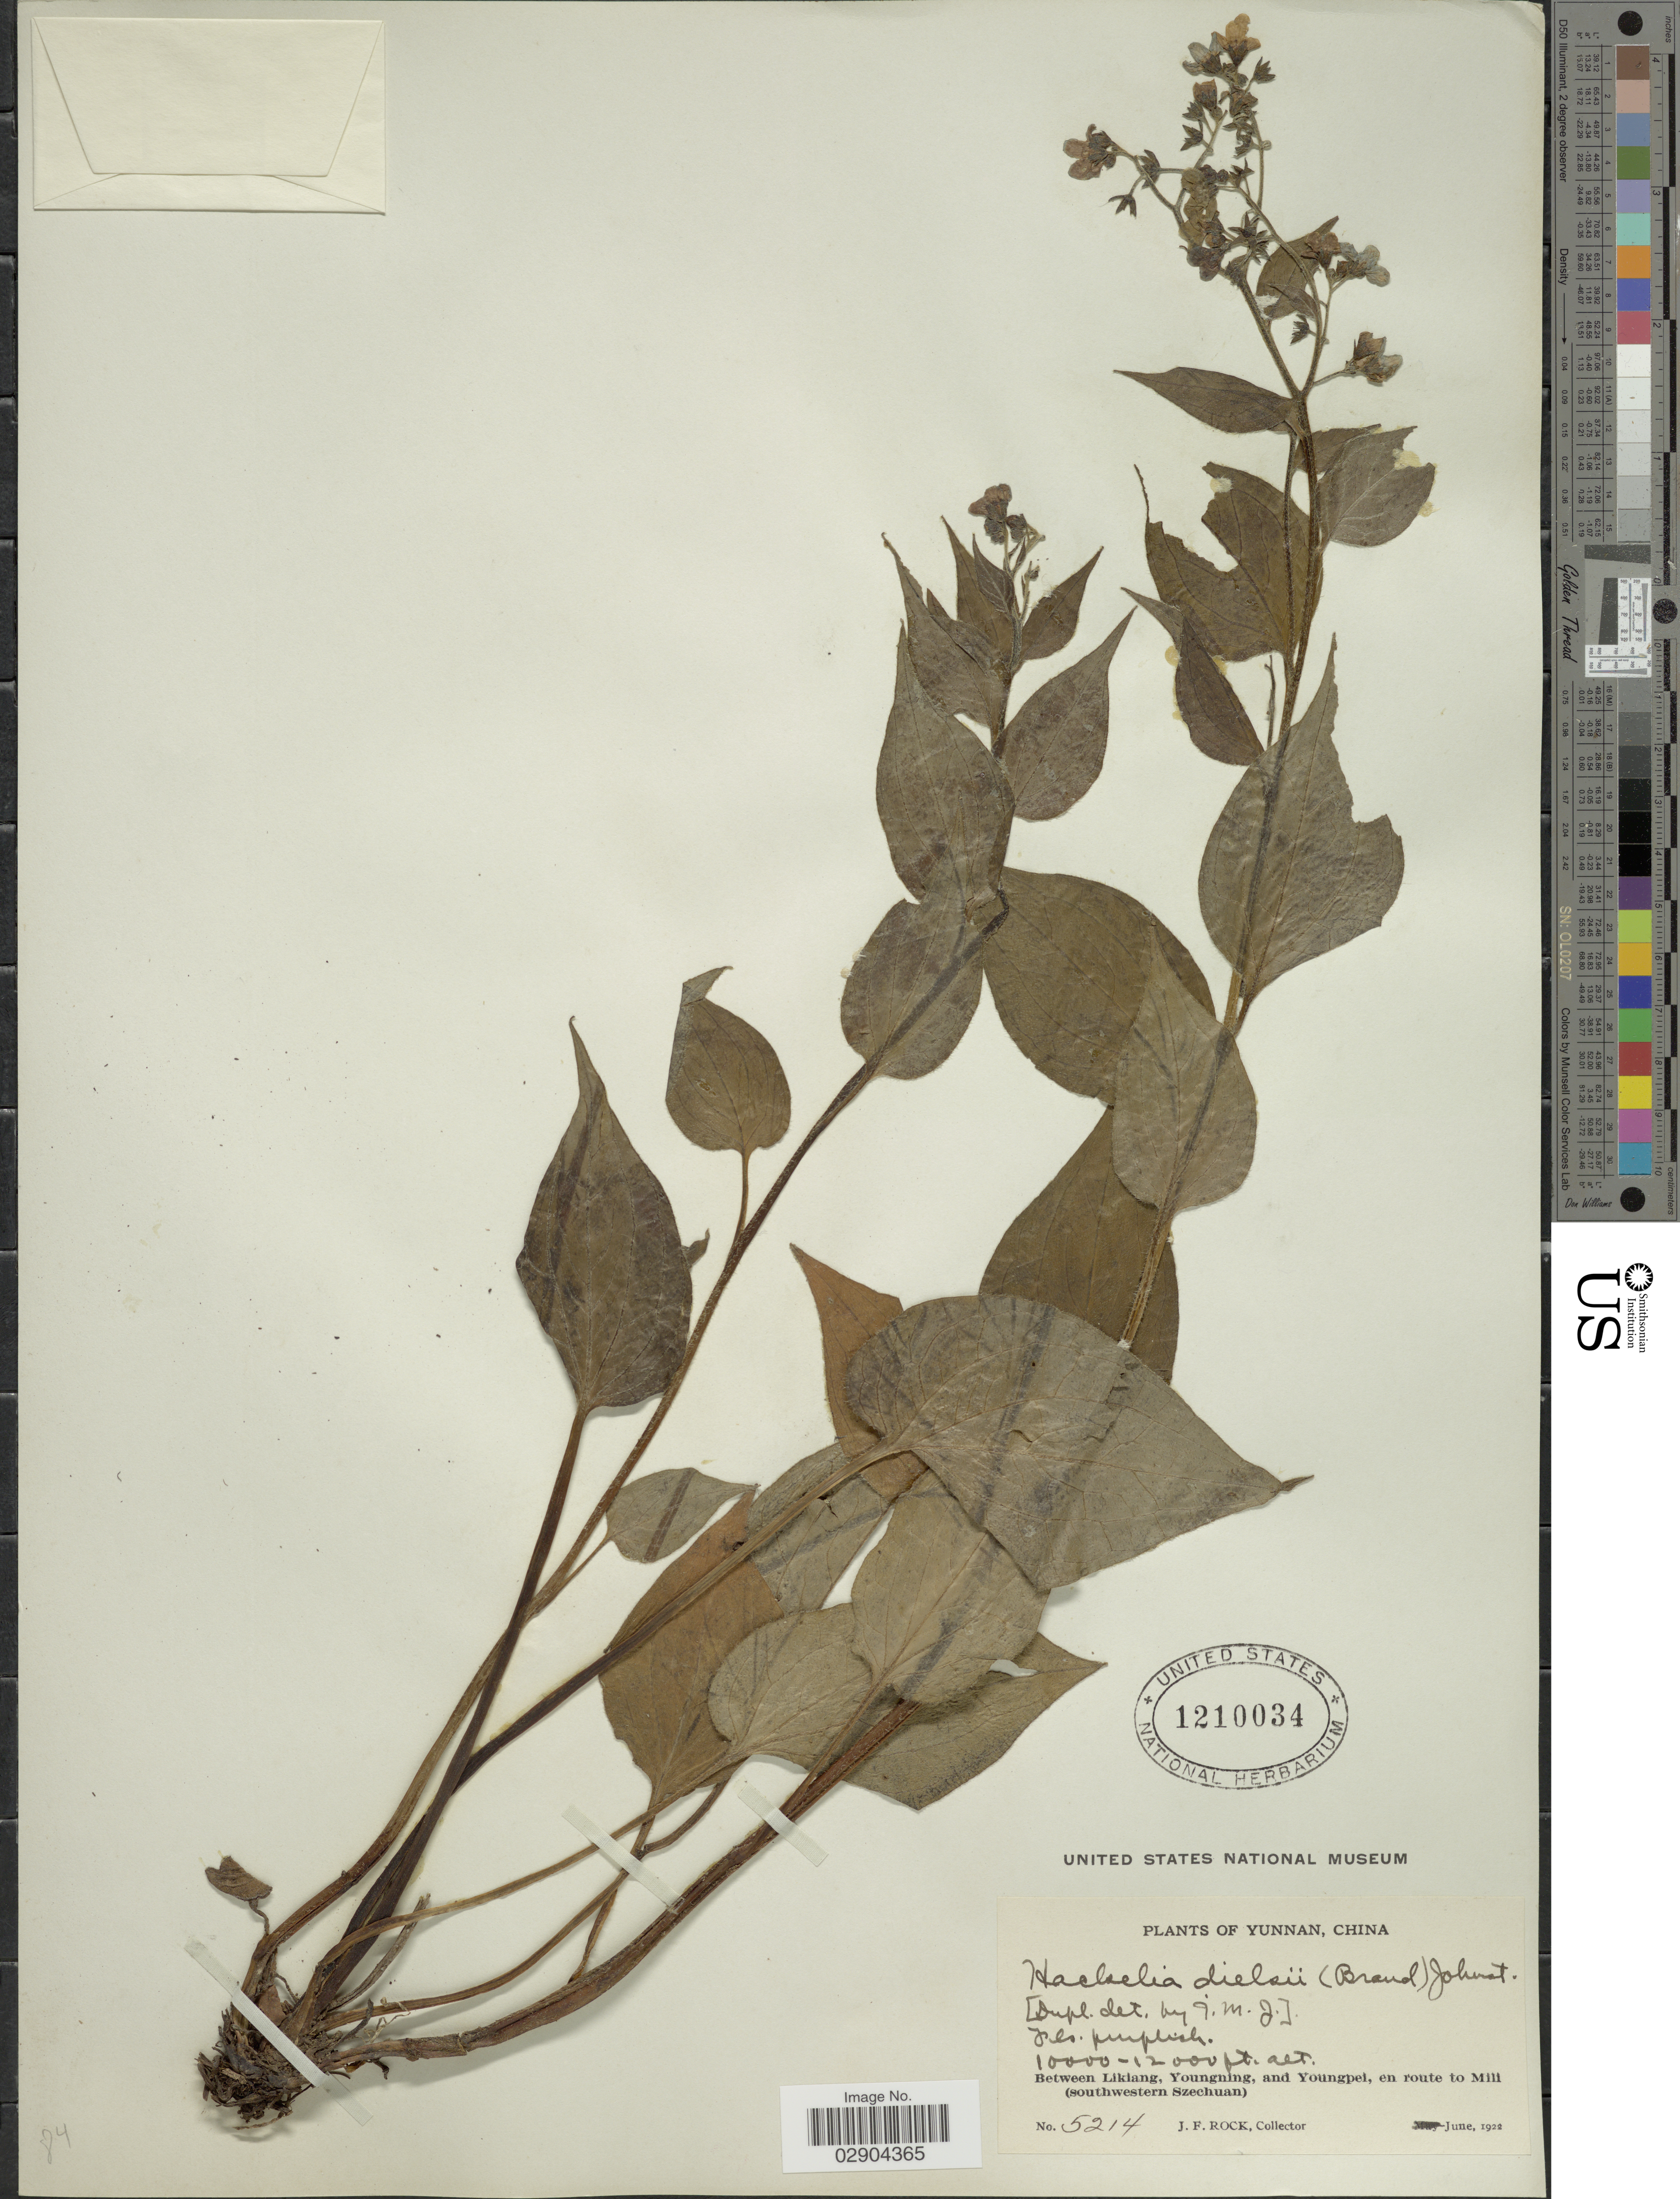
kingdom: Plantae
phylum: Tracheophyta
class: Magnoliopsida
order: Boraginales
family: Boraginaceae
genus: Hackelia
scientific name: Hackelia brachytuba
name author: (Diels) I.M. Johnst.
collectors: J. Rock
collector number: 5214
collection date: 1922-06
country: China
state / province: Yunnan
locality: Between Likiang, Youngning, and Youngpei, en route to Mili (southwestern Szechuan).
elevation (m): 3048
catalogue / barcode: US 1210034